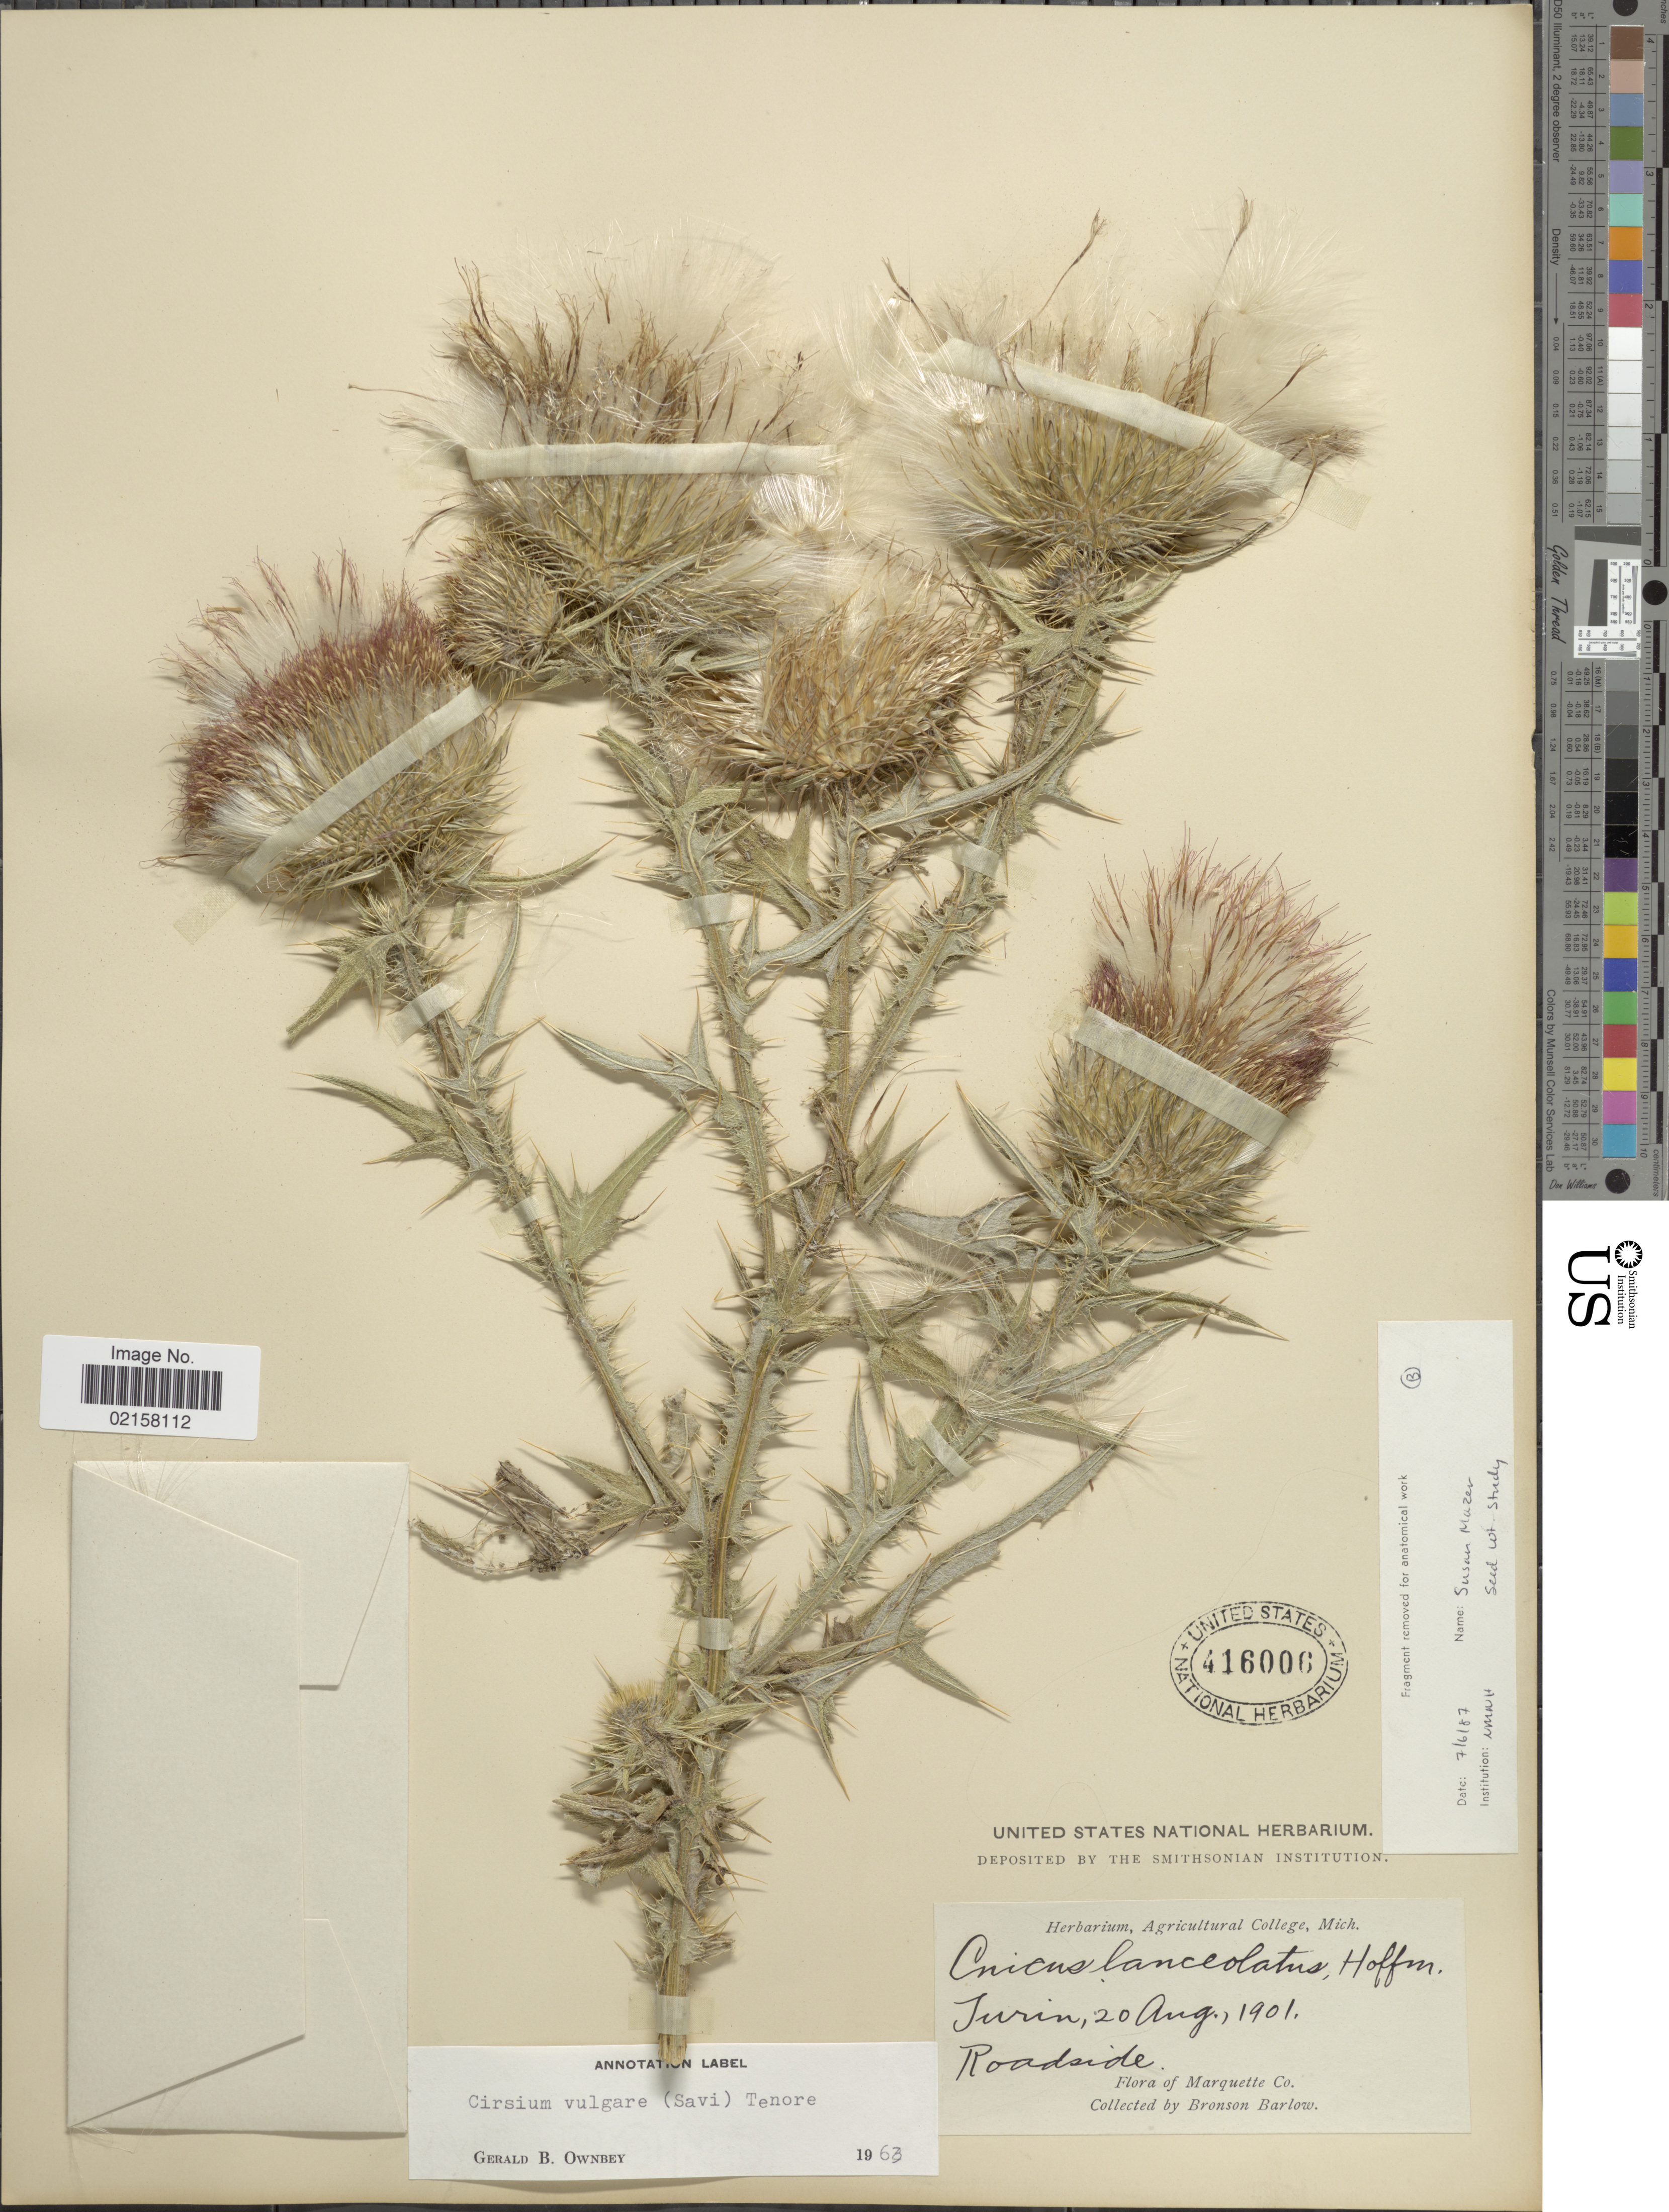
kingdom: Plantae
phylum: Tracheophyta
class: Magnoliopsida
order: Asterales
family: Asteraceae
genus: Cirsium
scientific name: Cirsium vulgare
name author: (Savi) Ten.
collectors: Barlow, B.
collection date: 1901-08-20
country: United States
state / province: Michigan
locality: Turin, Roadside, Marquette Co.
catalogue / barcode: US 416006